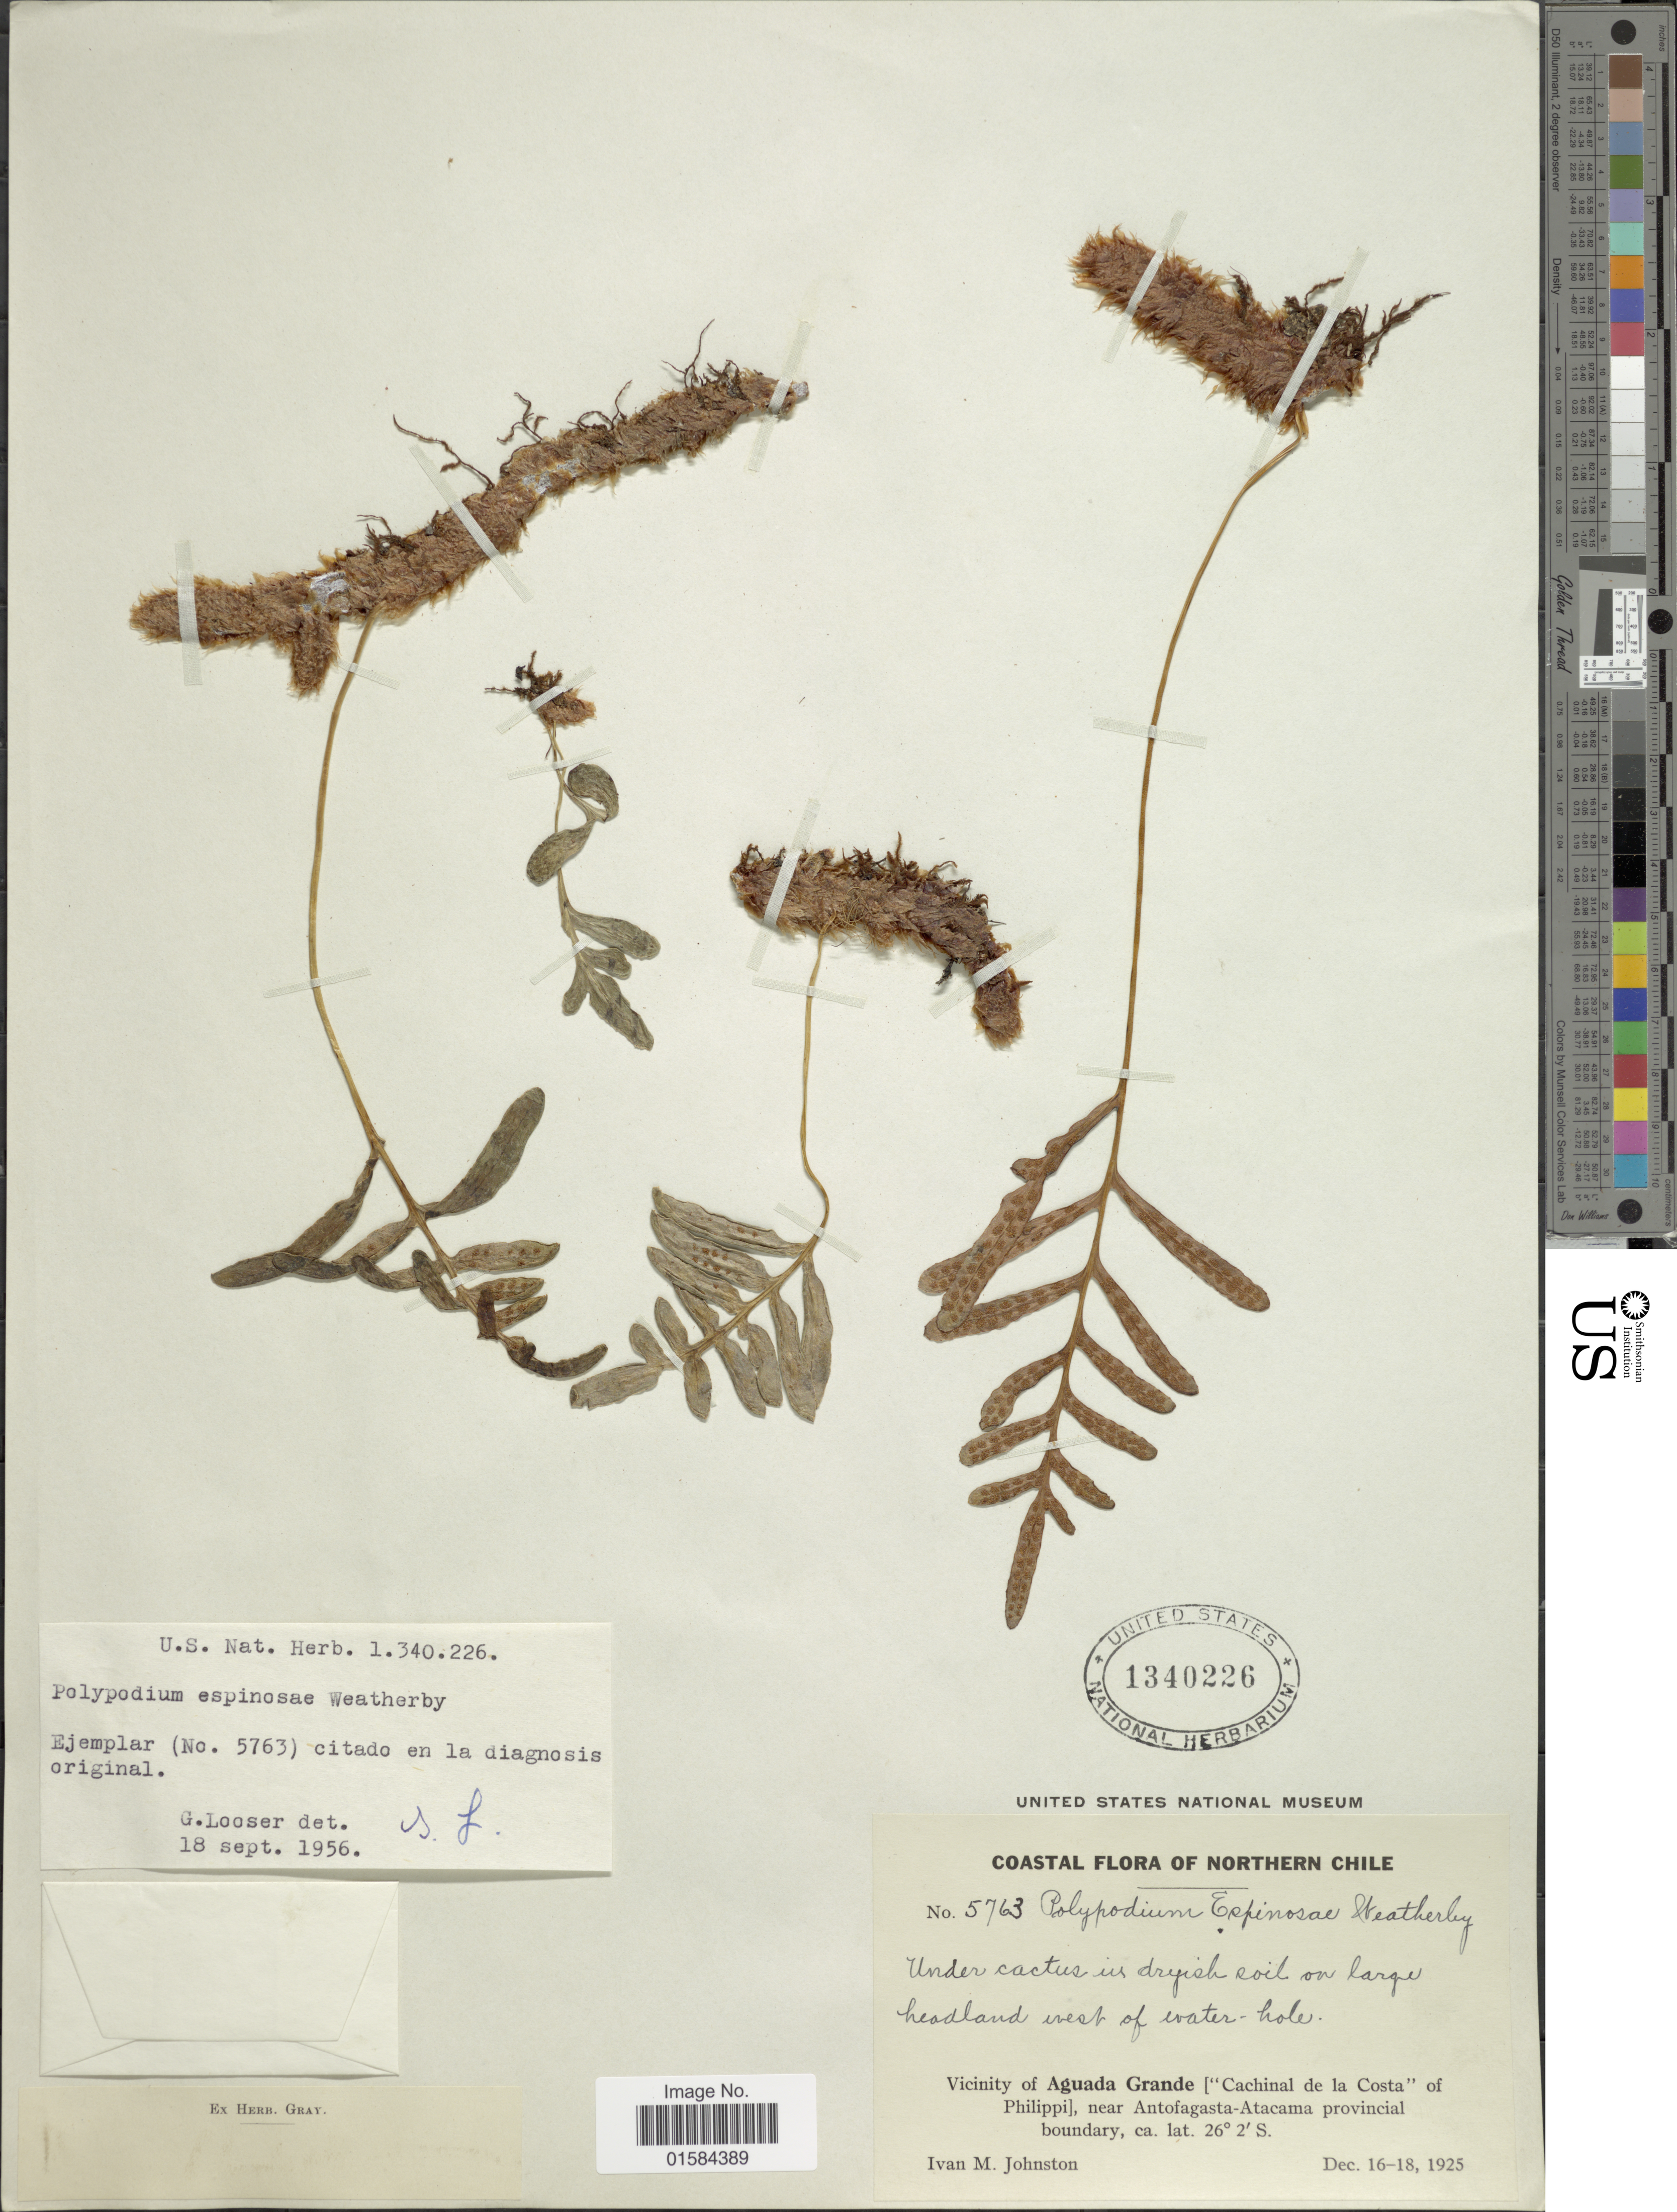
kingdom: Plantae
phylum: Tracheophyta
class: Polypodiopsida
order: Polypodiales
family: Polypodiaceae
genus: Synammia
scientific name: Synammia espinosae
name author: (Weath.) G. Kunkel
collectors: I.M. Johnston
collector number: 5763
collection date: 1925-12-16/1925-12-18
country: Chile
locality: Northern Chile, Vicinity of Aguanda Grande (Cachinal de la Costa of Philippi), near Antofagasta-Atacama provincial boundary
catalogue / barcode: US 1340226